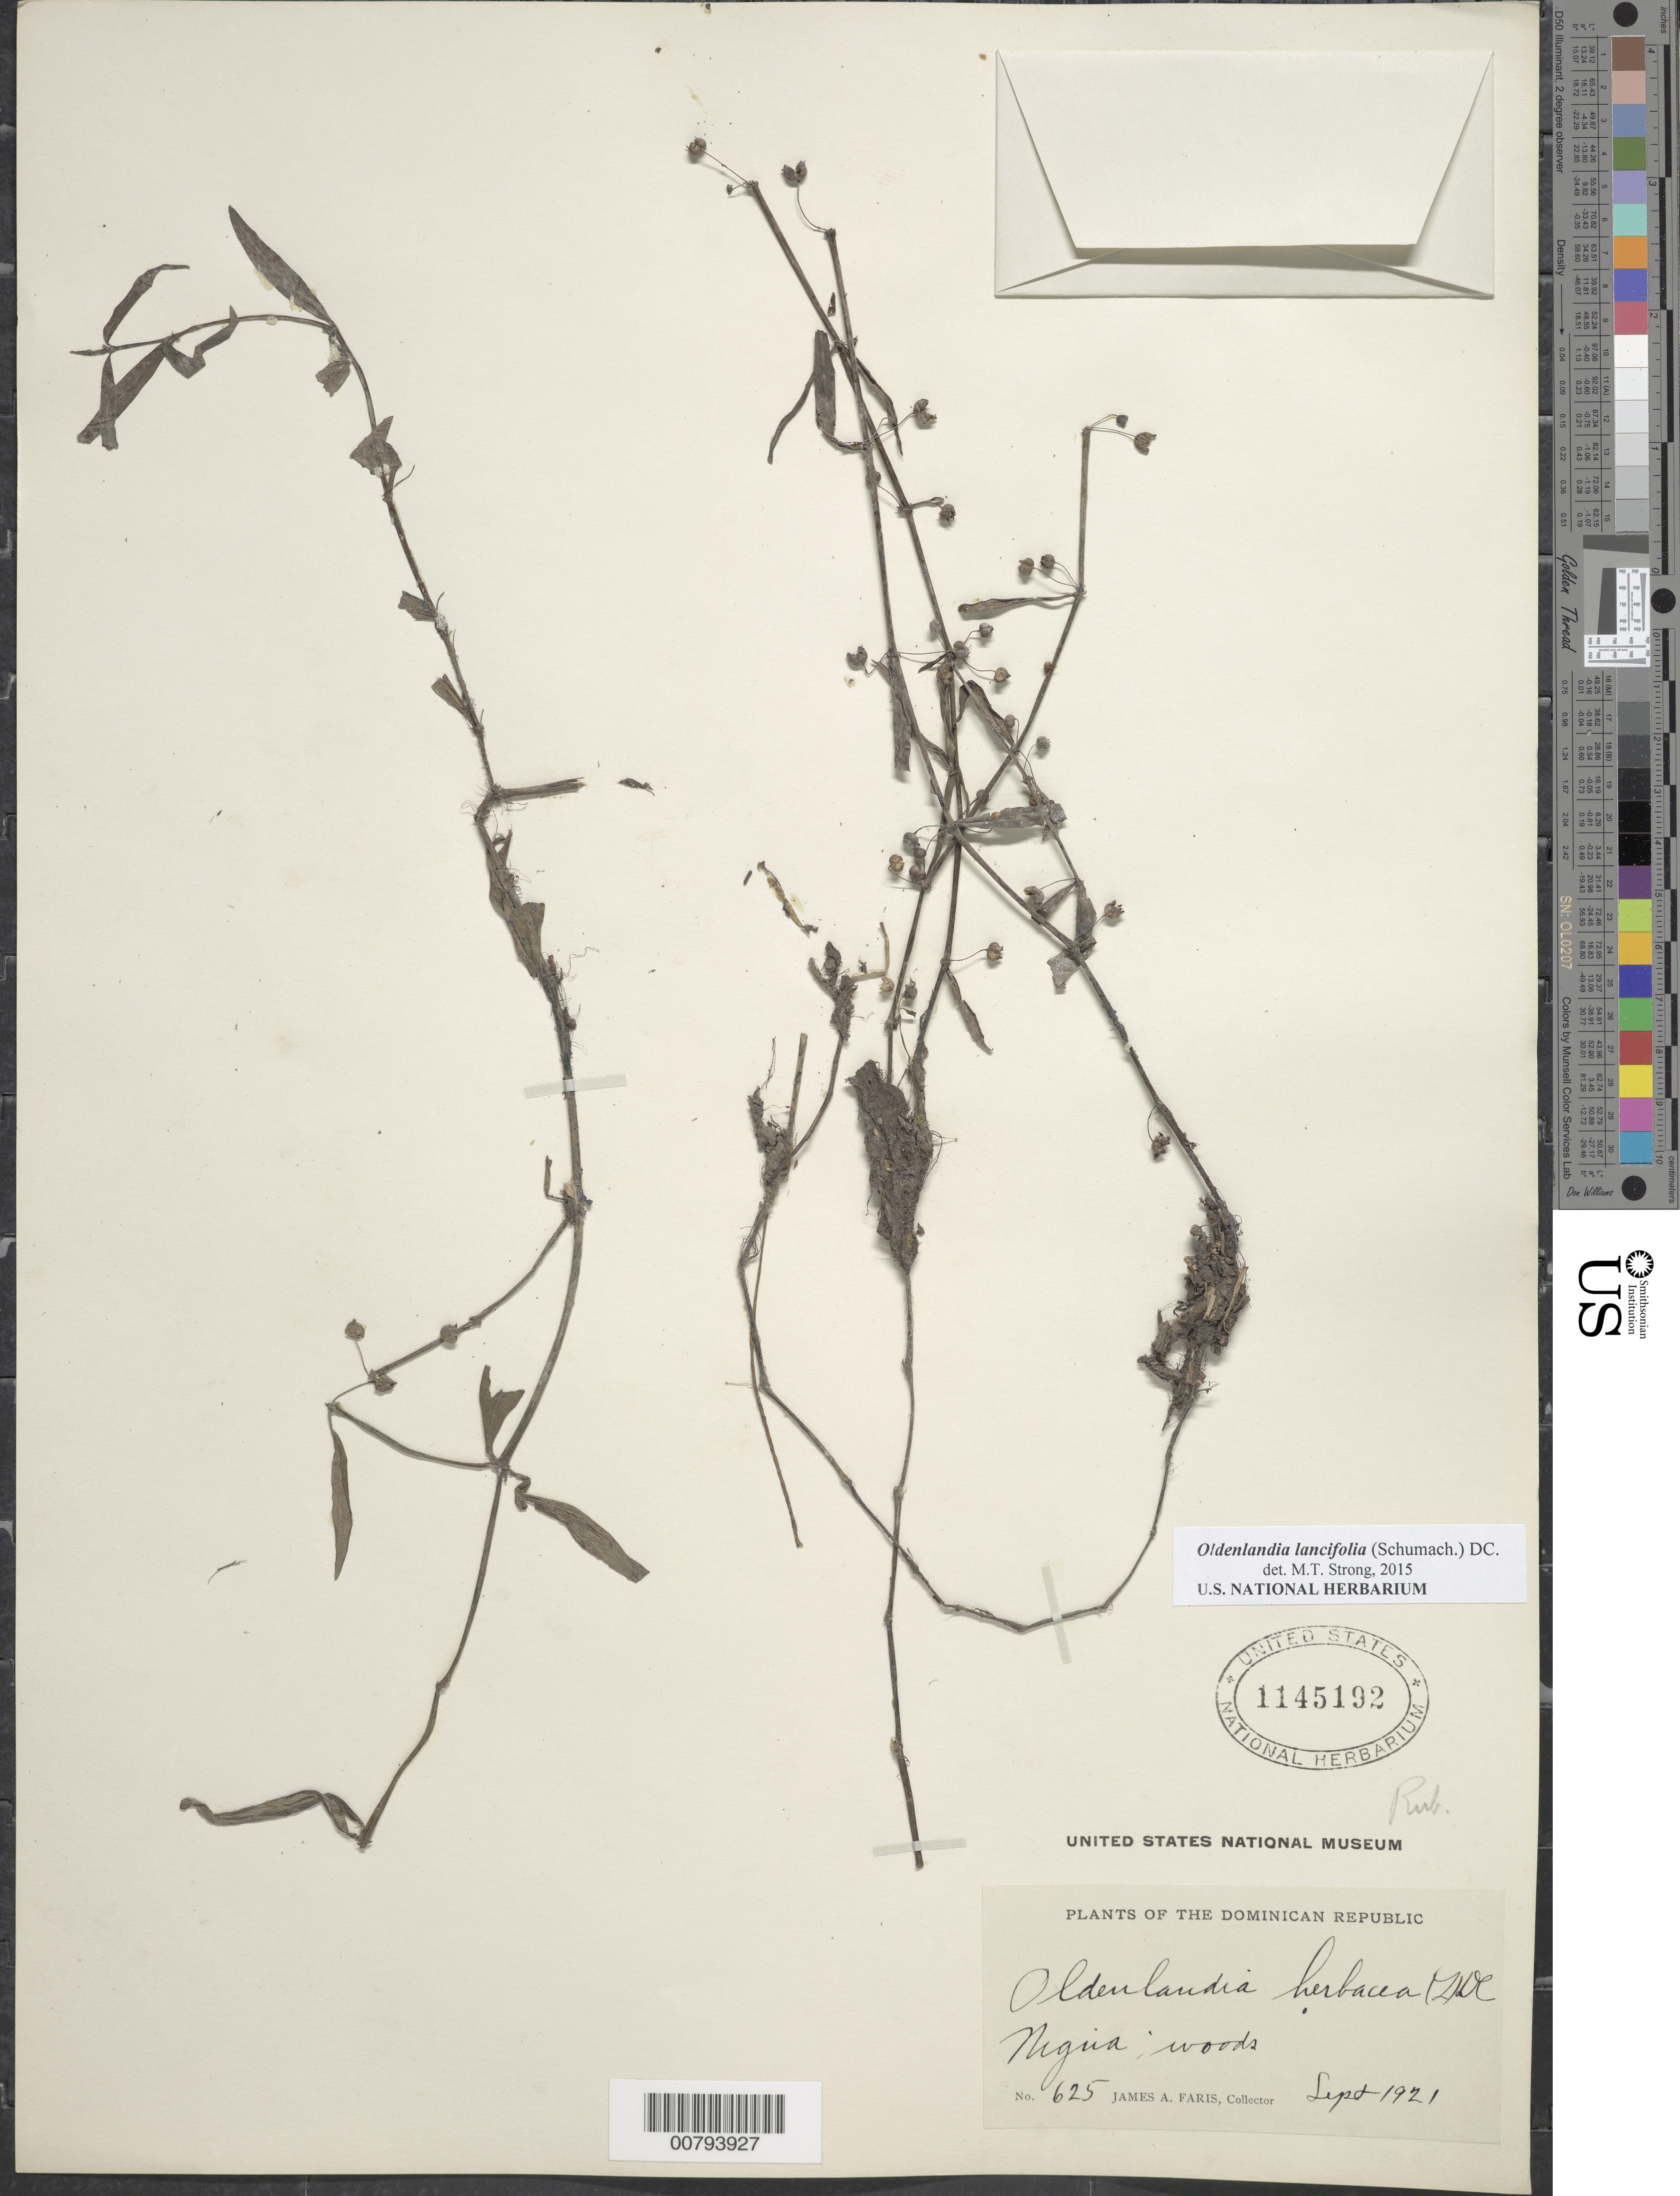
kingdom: Plantae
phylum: Tracheophyta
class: Magnoliopsida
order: Gentianales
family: Rubiaceae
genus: Oldenlandia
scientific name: Oldenlandia uniflora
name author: L.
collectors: J. Faris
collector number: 625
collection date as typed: Sep 1921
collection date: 1921-09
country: Dominican Republic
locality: Nigua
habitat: Woods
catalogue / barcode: US 1145192